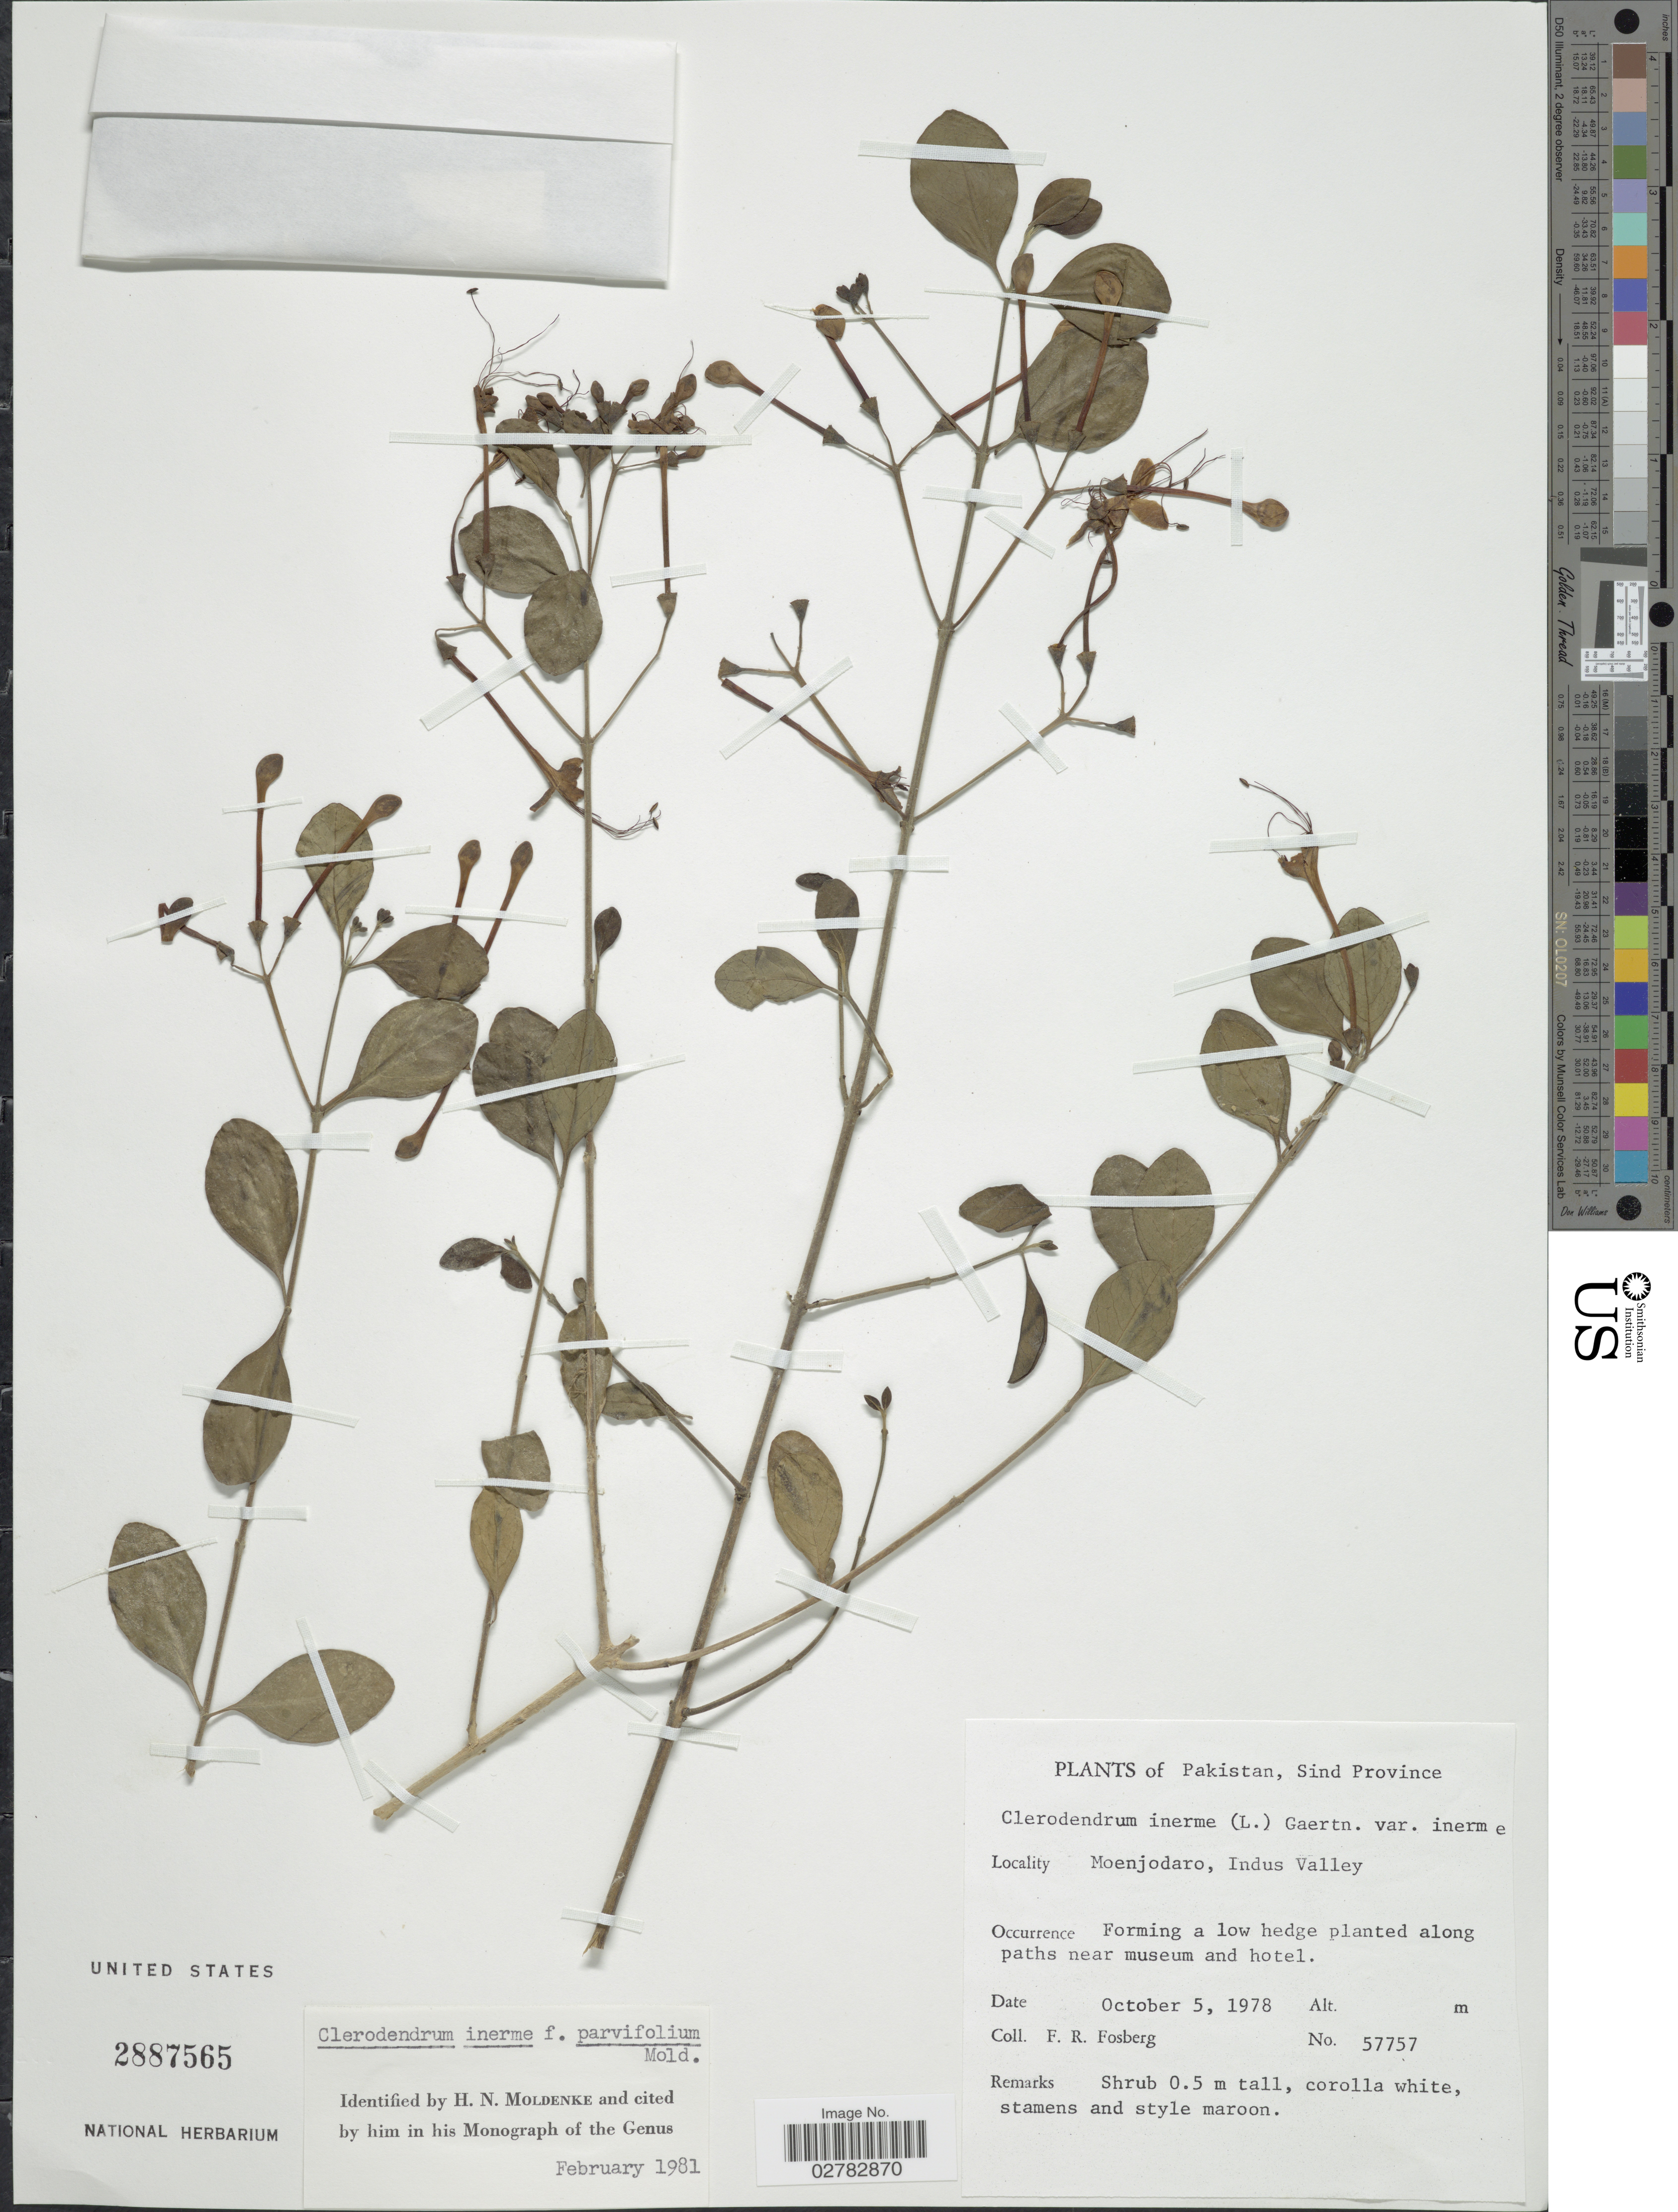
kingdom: Plantae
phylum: Tracheophyta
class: Magnoliopsida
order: Lamiales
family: Lamiaceae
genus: Clerodendrum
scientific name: Clerodendrum inerme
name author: (L.) Gaertn.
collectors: F. R. Fosberg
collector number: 57757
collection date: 1978-10-05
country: Pakistan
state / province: Sindh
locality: Sind Province. Moenjodaro, Indus Valley.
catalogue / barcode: US 2887565